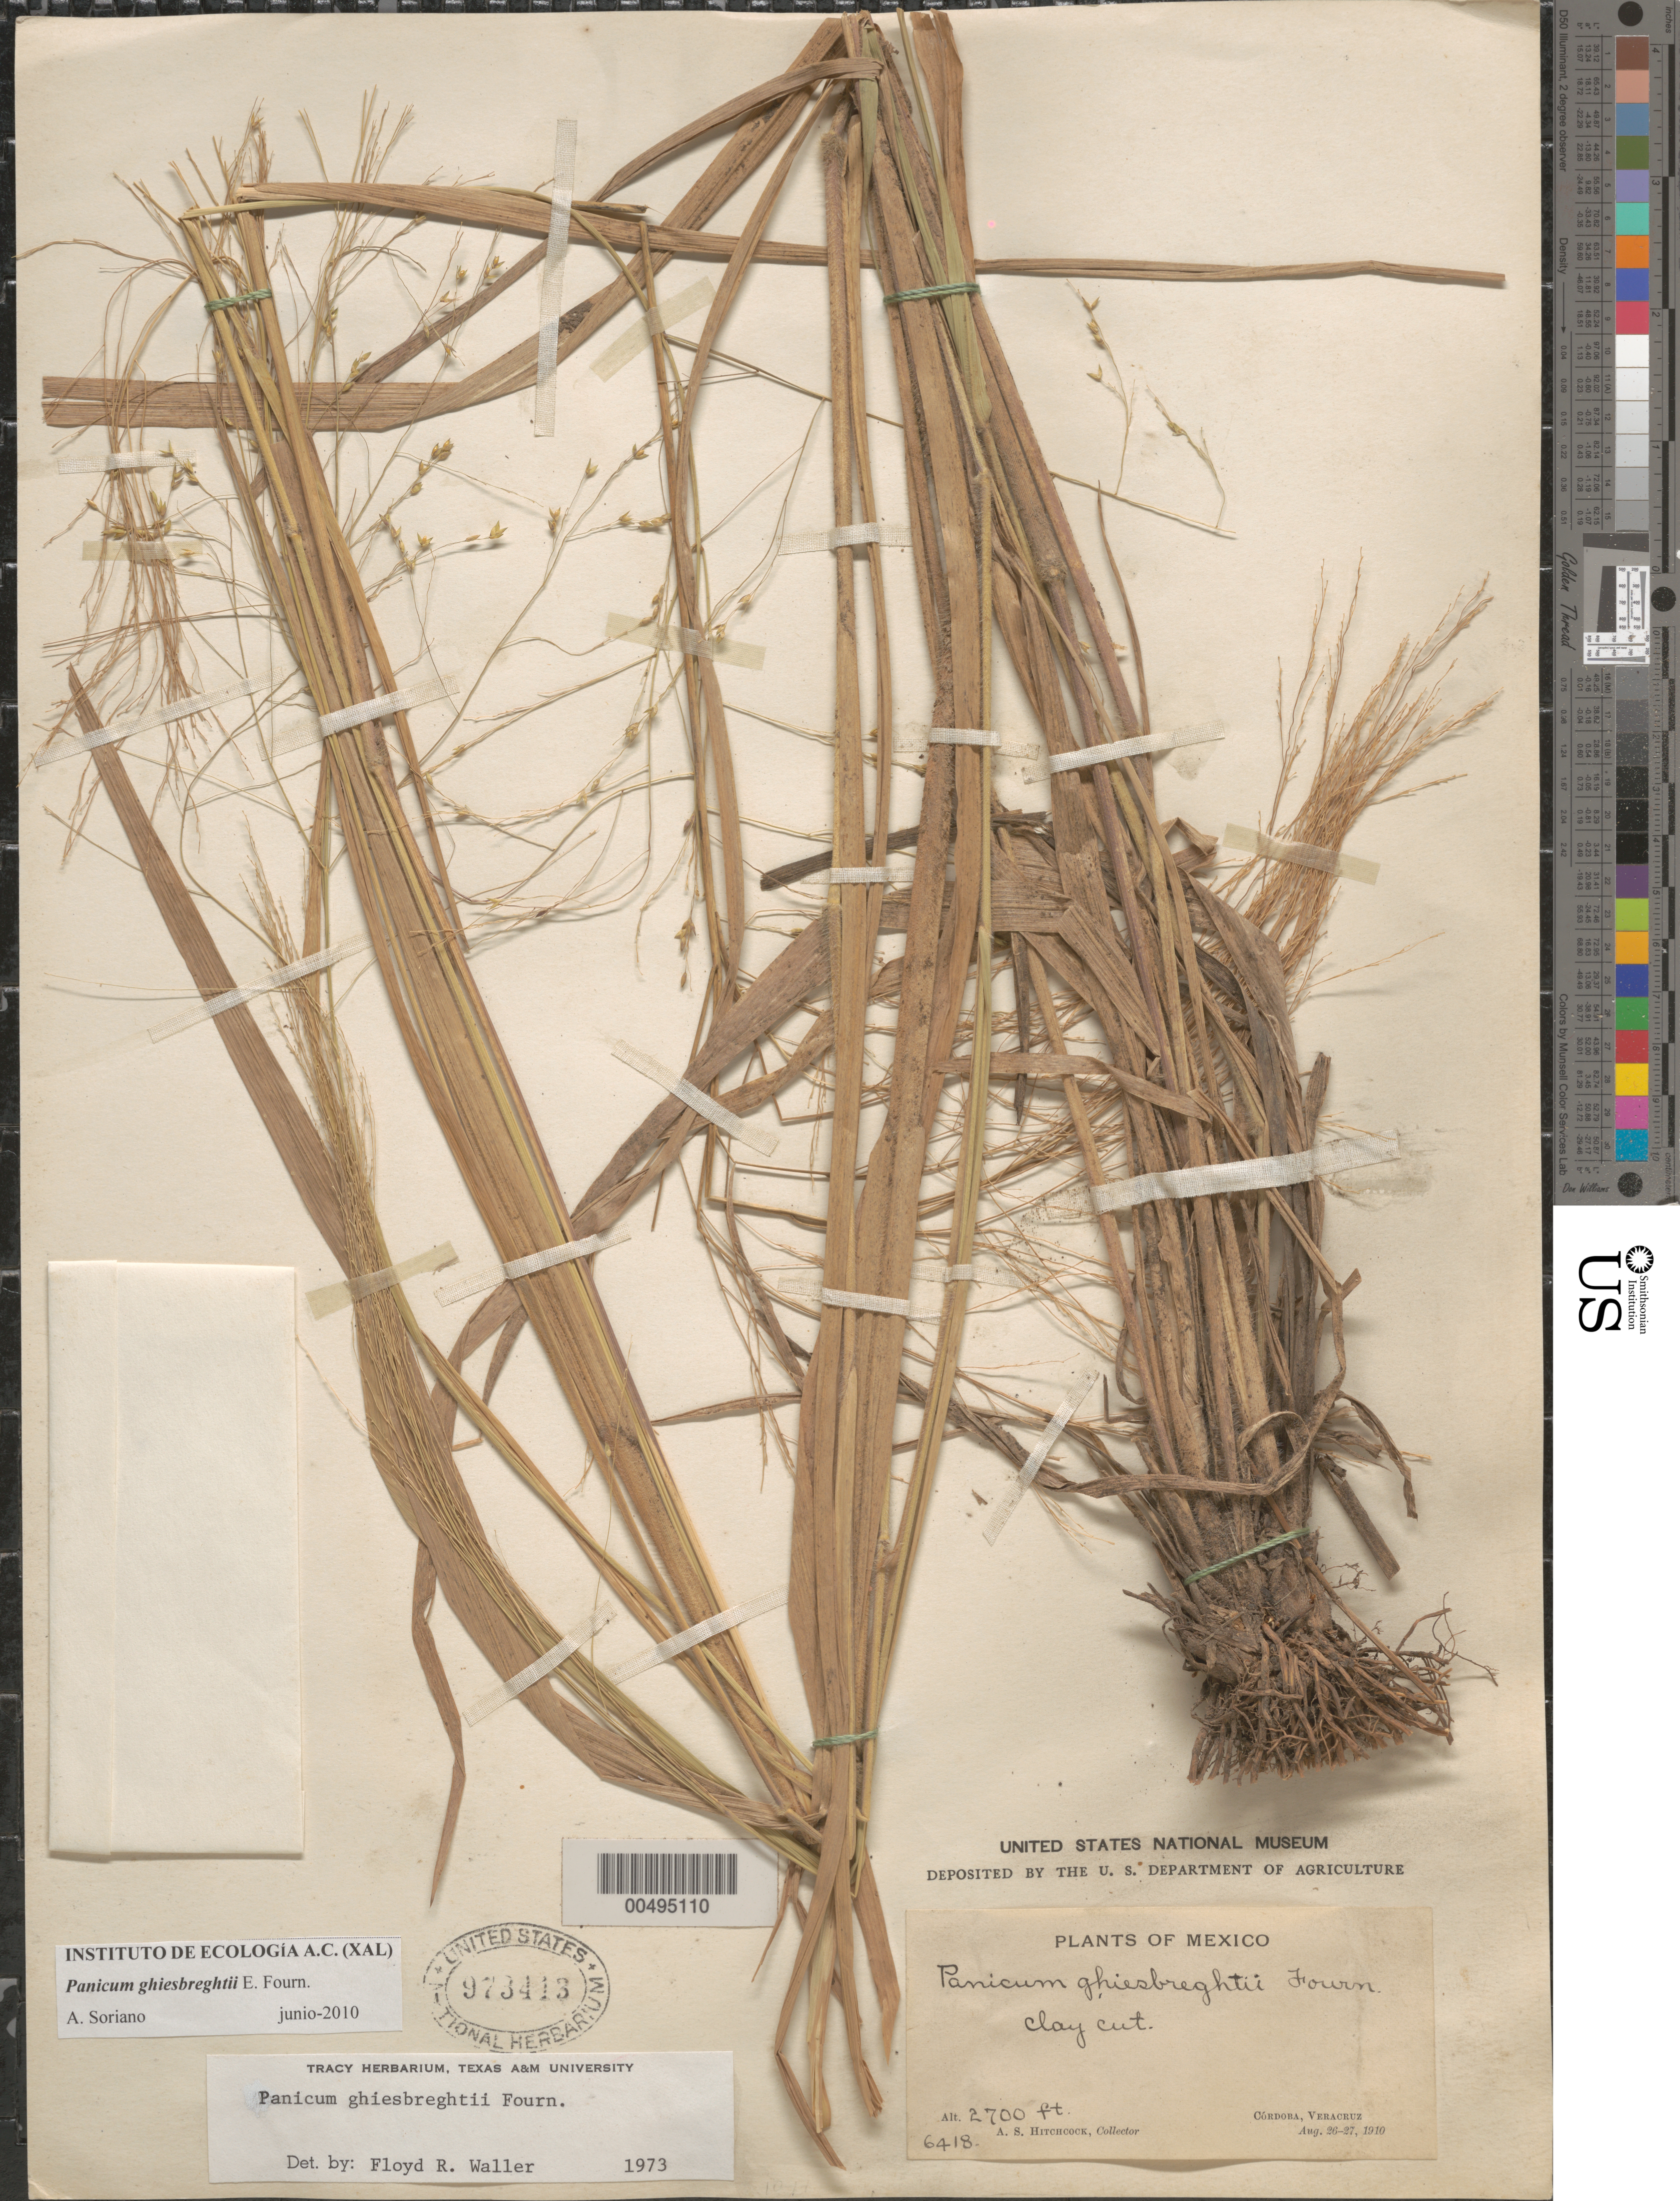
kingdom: Plantae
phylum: Tracheophyta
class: Liliopsida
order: Poales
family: Poaceae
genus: Panicum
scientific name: Panicum ghiesbreghtii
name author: E. Fourn.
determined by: Waller, F. R.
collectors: A. S. Hitchcock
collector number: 6418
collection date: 1910-08-26/1910-08-27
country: Mexico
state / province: Veracruz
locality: Cordoba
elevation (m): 823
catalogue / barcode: US 973413